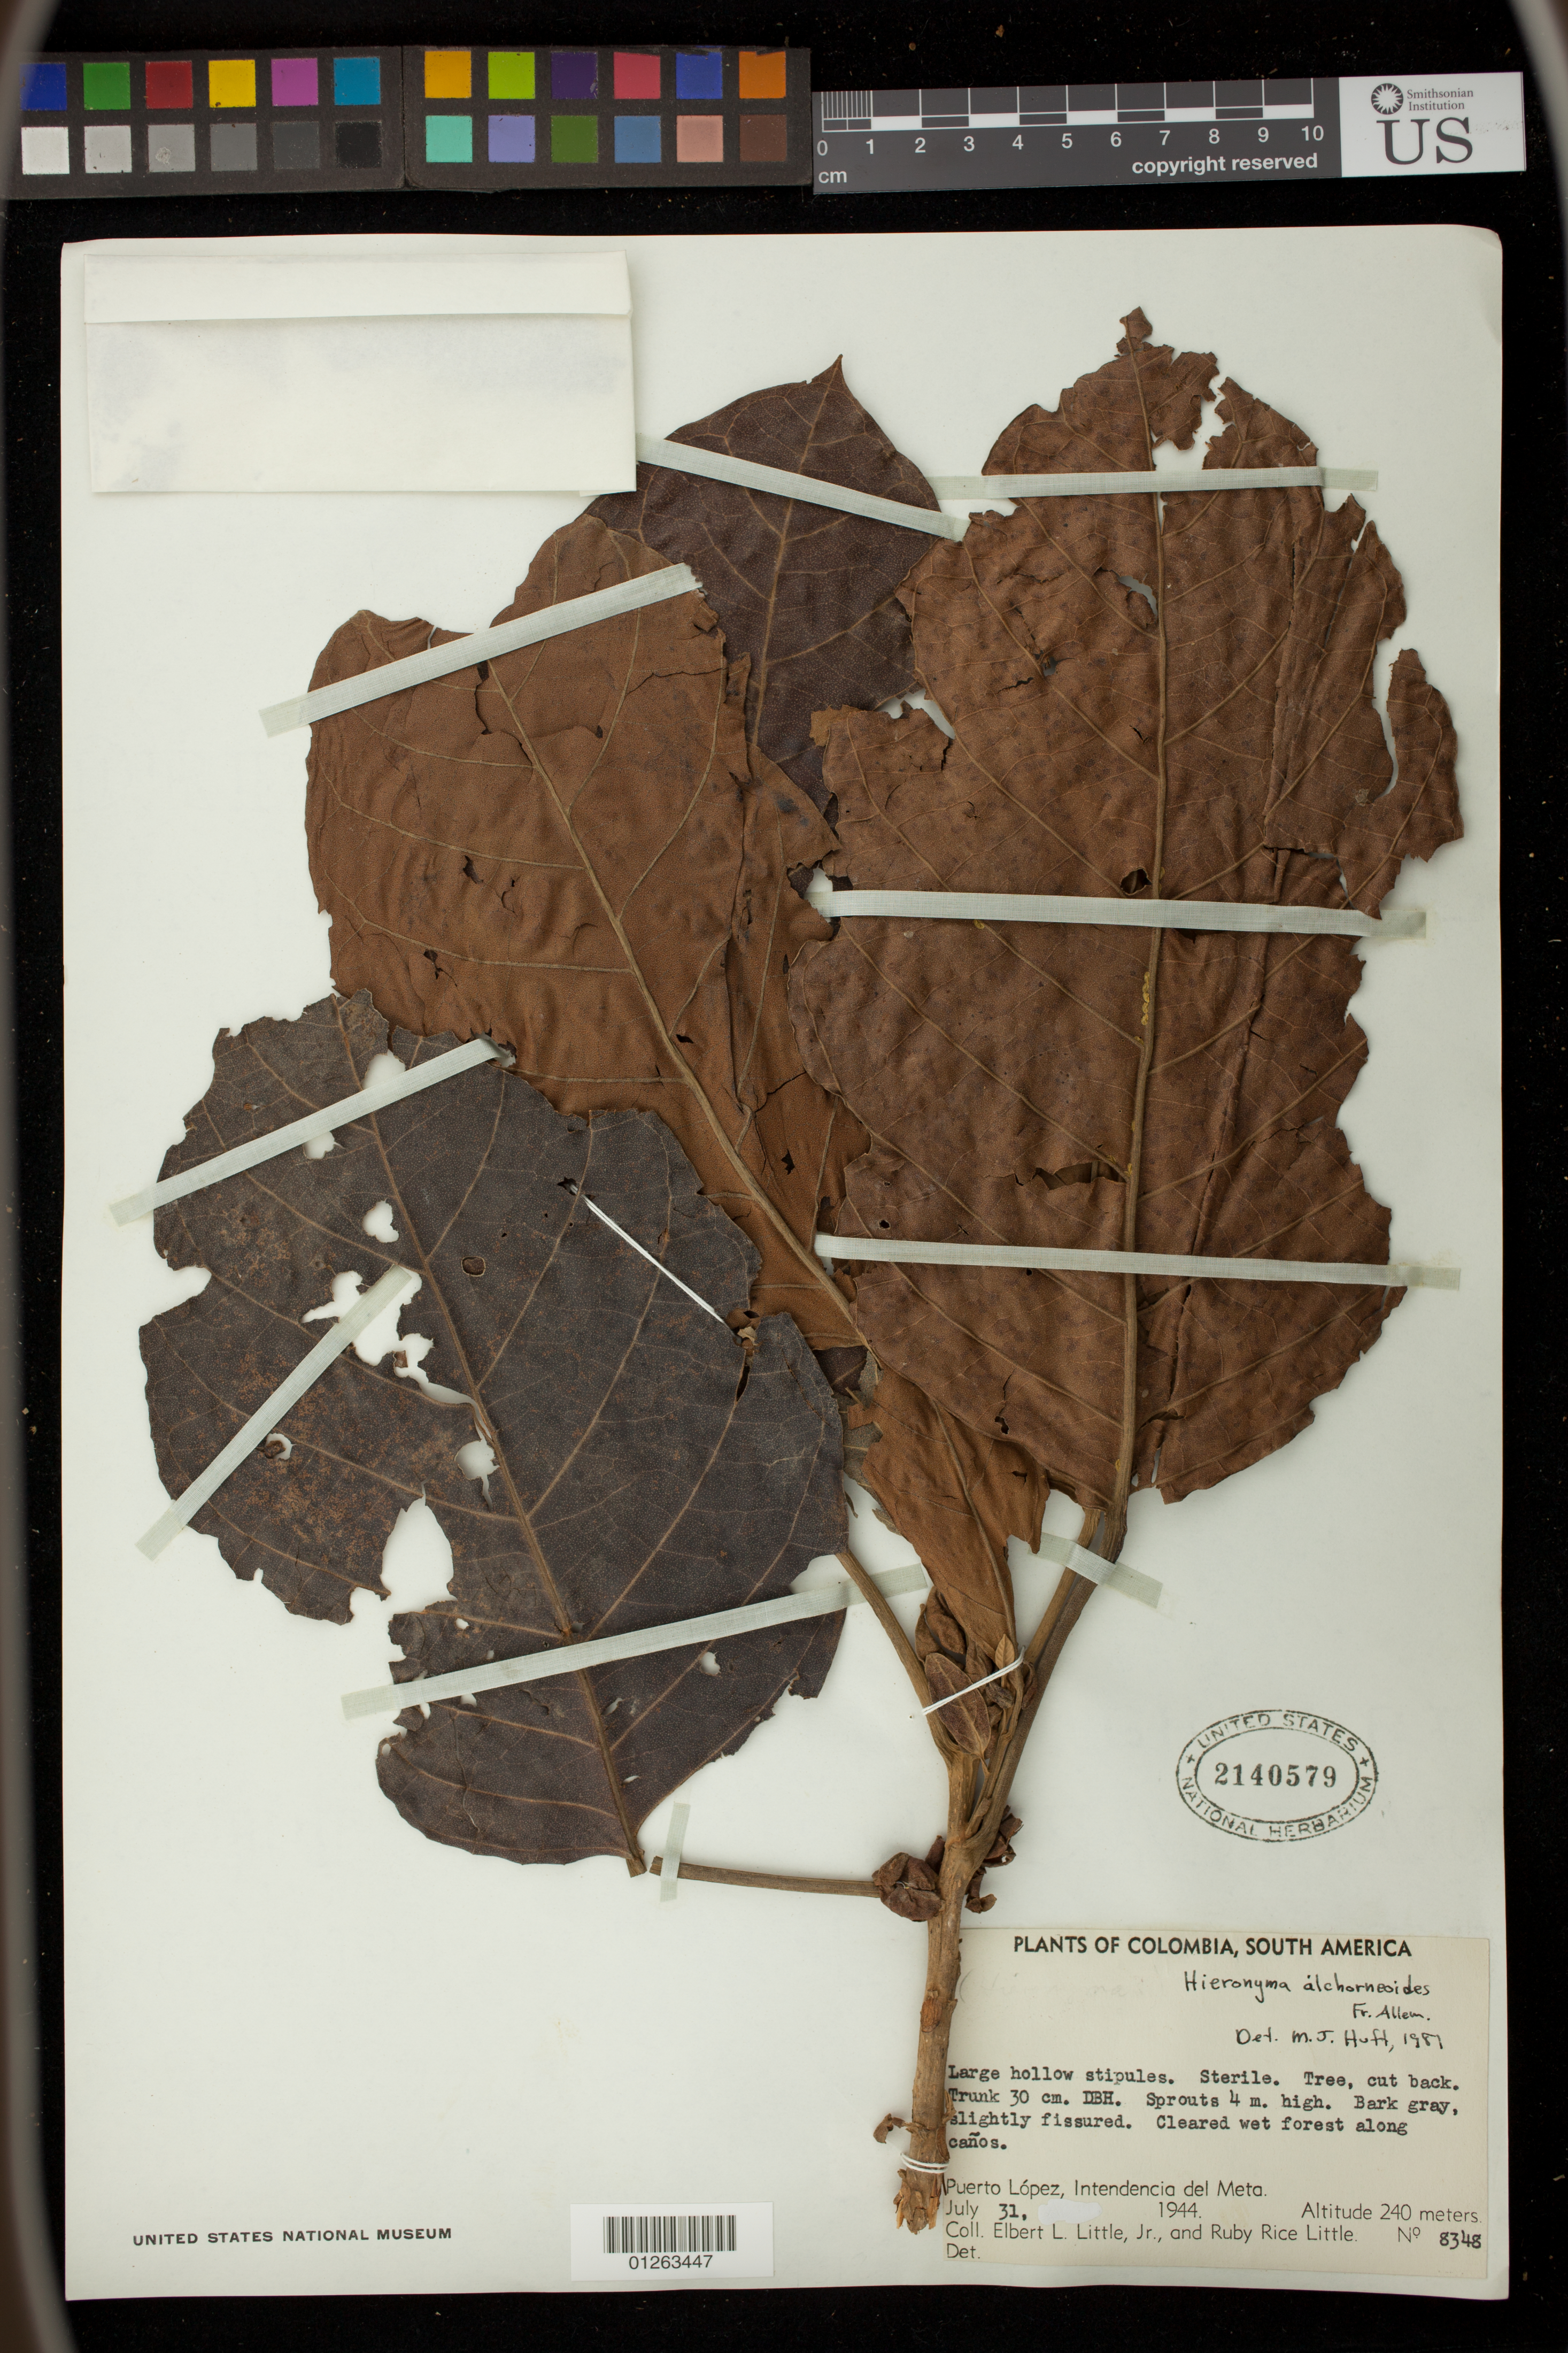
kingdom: Plantae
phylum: Tracheophyta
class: Magnoliopsida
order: Malpighiales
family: Phyllanthaceae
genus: Hieronyma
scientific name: Hieronyma alchorneoides var. stipulosa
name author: P. Franco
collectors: E. L. Little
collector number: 8348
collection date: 1944-07-31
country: Colombia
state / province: Meta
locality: Puerto Lopez,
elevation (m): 247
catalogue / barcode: US 2140579